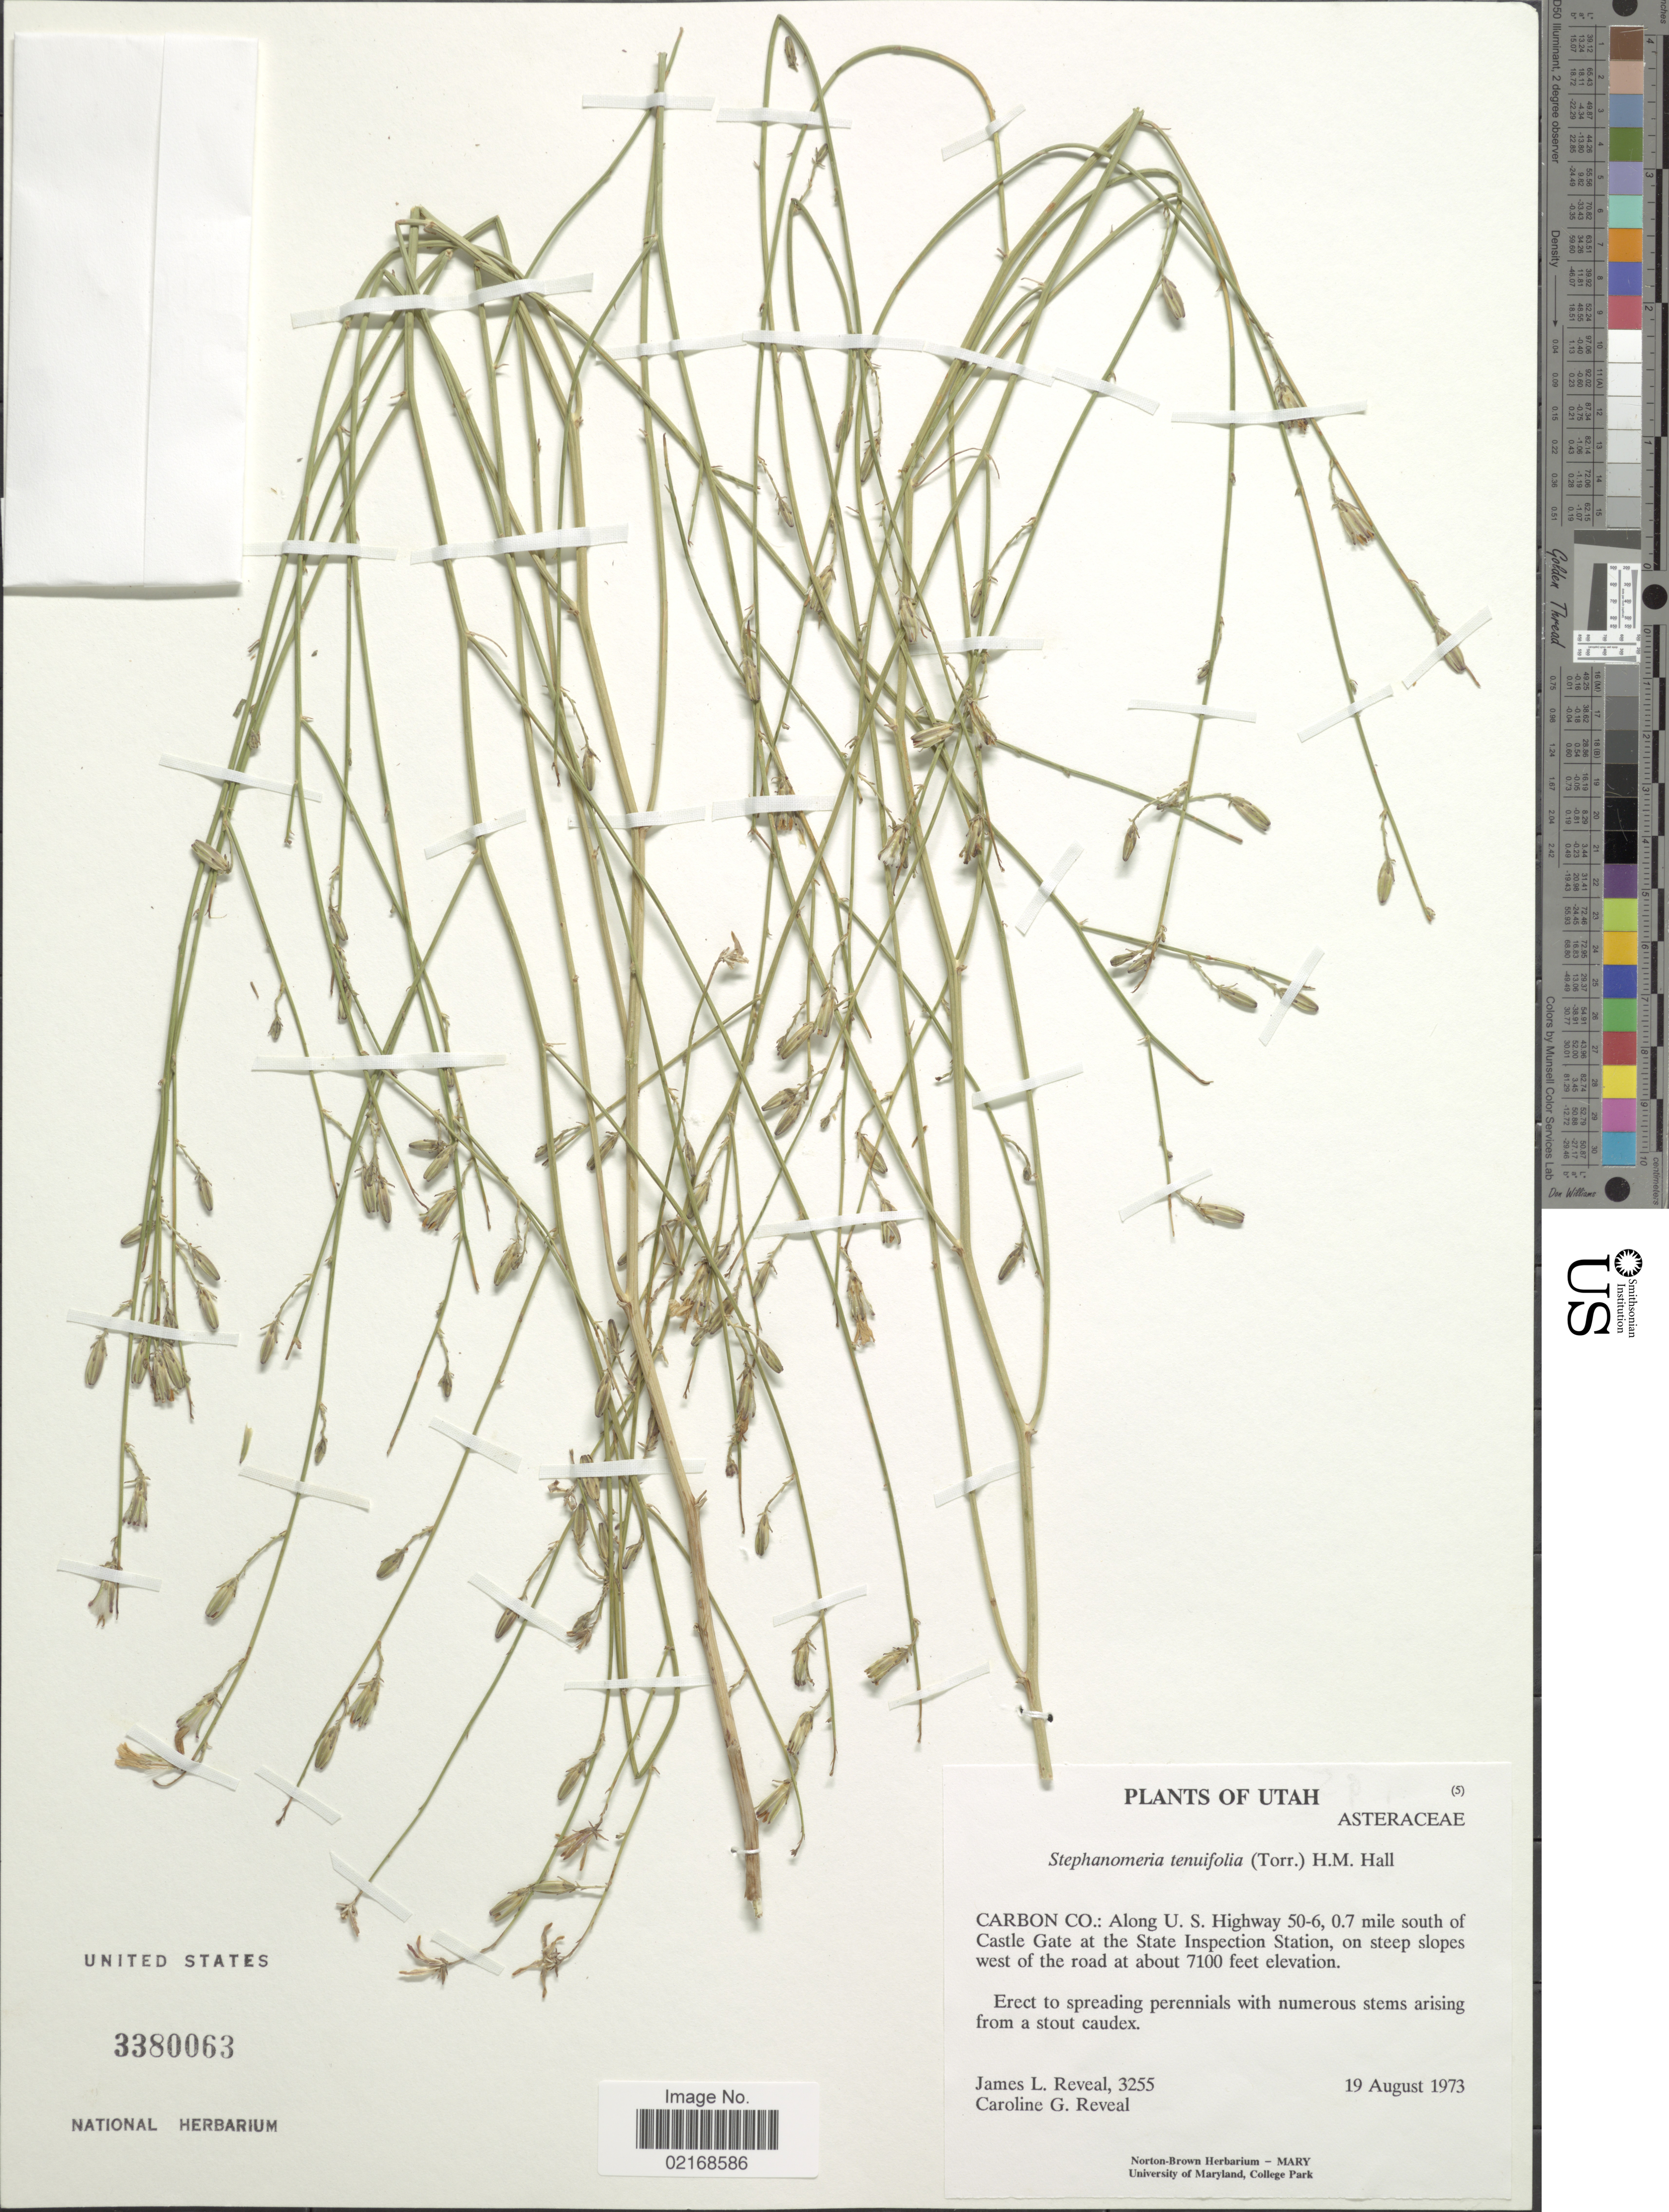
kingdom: Plantae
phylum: Tracheophyta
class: Magnoliopsida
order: Asterales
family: Asteraceae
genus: Stephanomeria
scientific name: Stephanomeria tenuifolia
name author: (Torr.) H.M. Hall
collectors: J. L. Reveal & C. G. Reveal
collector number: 3255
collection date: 1973-08-19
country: United States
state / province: Utah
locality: Carbon Co.: Along U.S. Highway 50-6, 0.7 mile south of Castle Gate at the State Inspection Stationm on steep slopes west of the road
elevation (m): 2164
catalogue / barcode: US 3380063